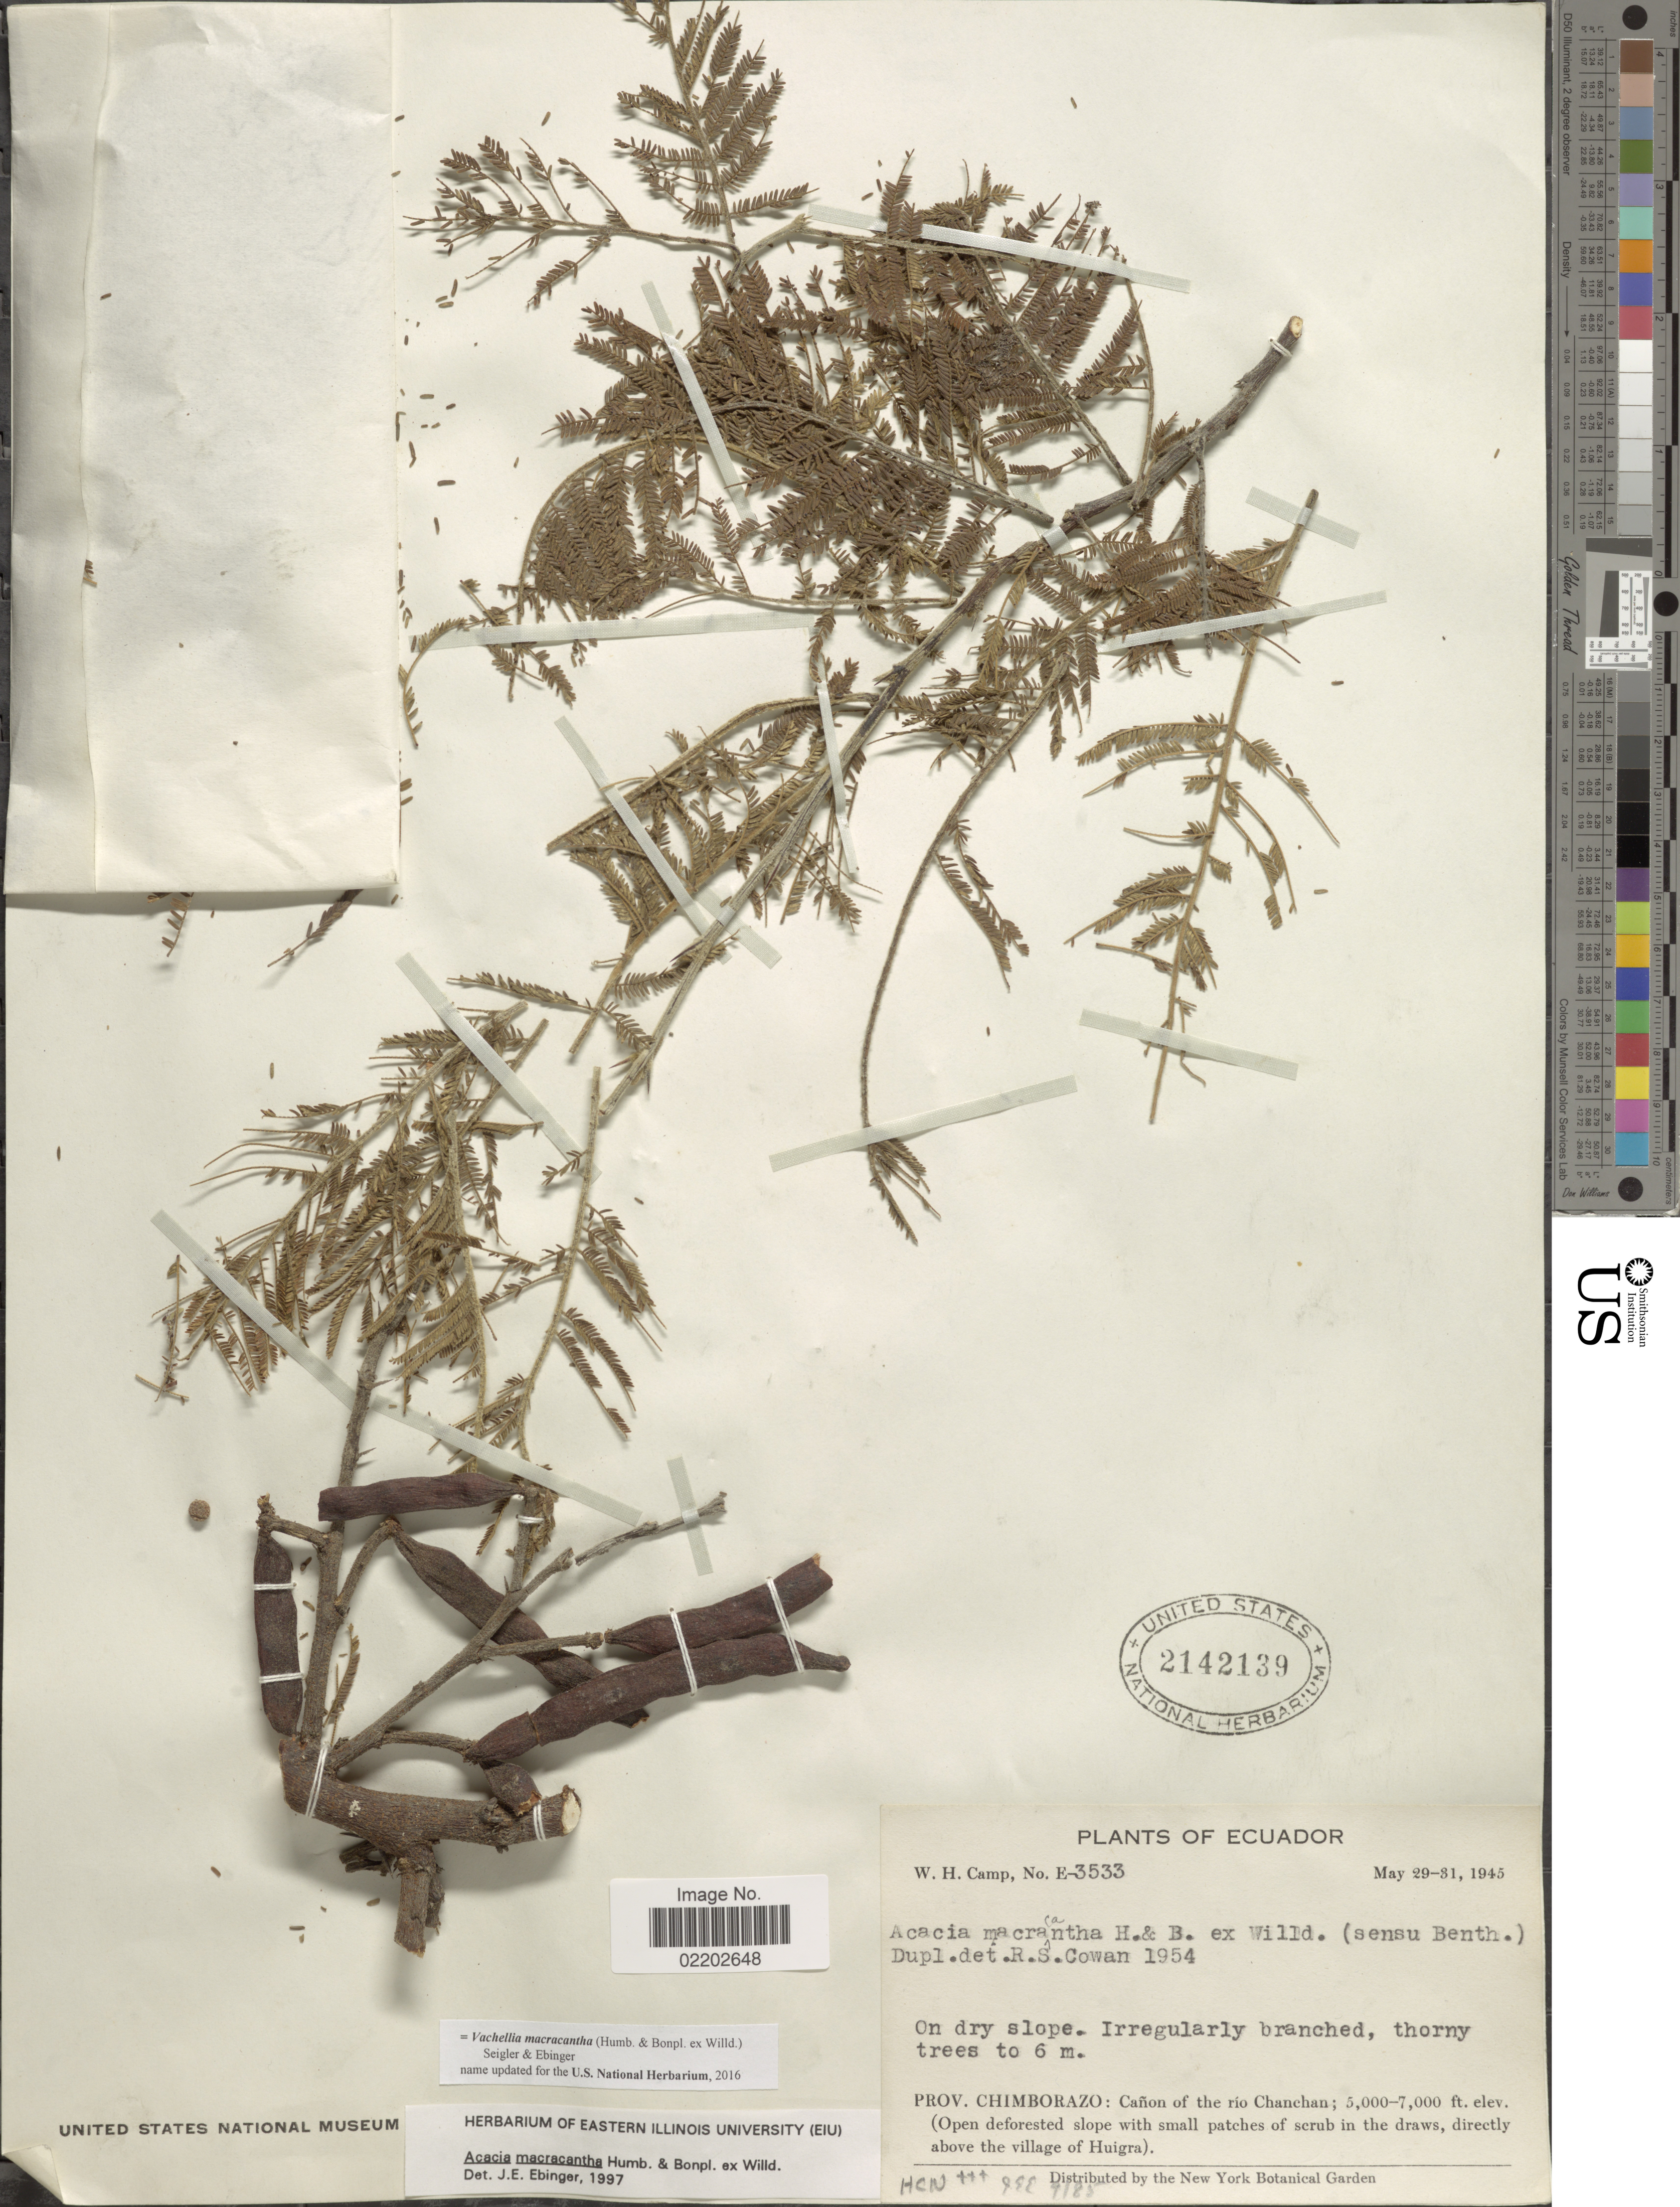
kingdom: Plantae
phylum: Tracheophyta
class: Magnoliopsida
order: Fabales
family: Fabaceae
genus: Vachellia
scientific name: Vachellia macracantha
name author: (Humb. & Bonpl. ex Willd.) Seigler & Ebinger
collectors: W. H. Camp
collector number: E-3533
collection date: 1945-05-29/1945-05-31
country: Ecuador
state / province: Chimborazo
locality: Prov. Chimborazo: Canon of the rio Chanchan.(open forested slope with small patches of scrub in the draws, directly above the village of Huigra).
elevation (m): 1524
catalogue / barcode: US 2142139